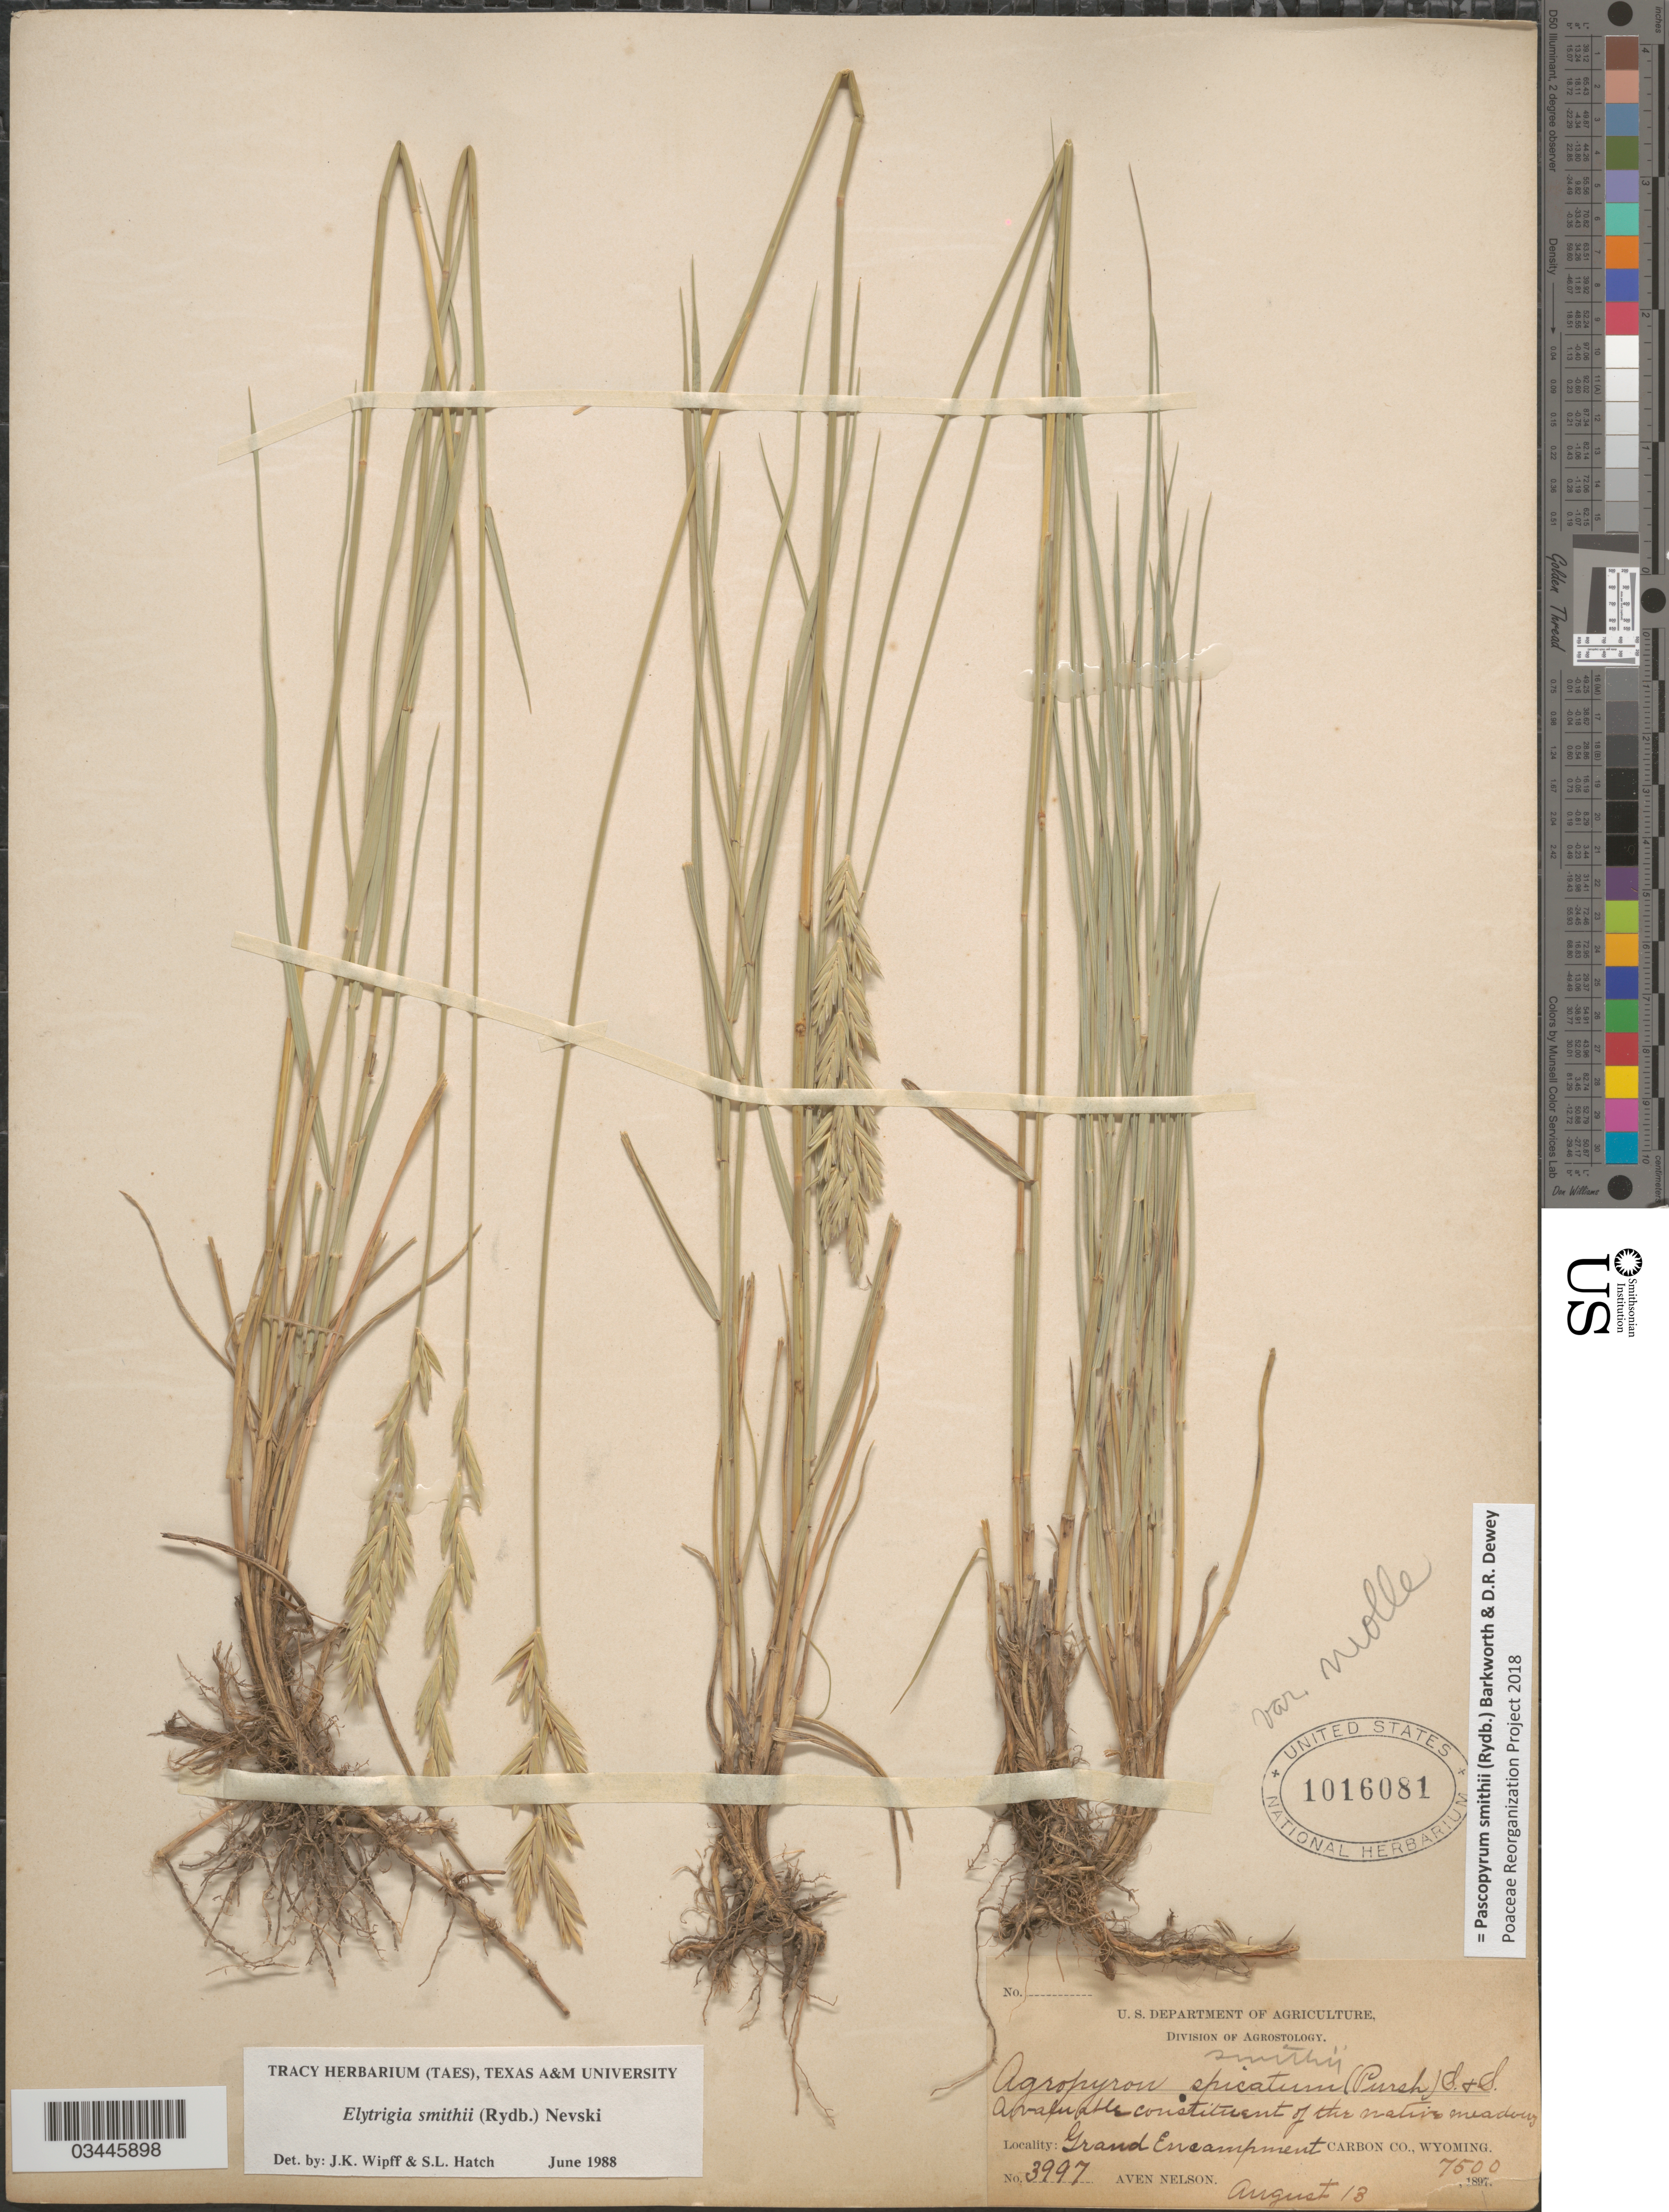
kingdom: Plantae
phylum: Tracheophyta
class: Liliopsida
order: Poales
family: Poaceae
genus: Pascopyrum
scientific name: Pascopyrum smithii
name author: (Rydb.) Barkworth & Dewey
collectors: A. Nelson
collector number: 3997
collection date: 1897-08-13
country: United States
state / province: Wyoming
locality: A valuable constituent of the native meadows. Grand Encampment. Carbon Co.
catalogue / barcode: US 1016081